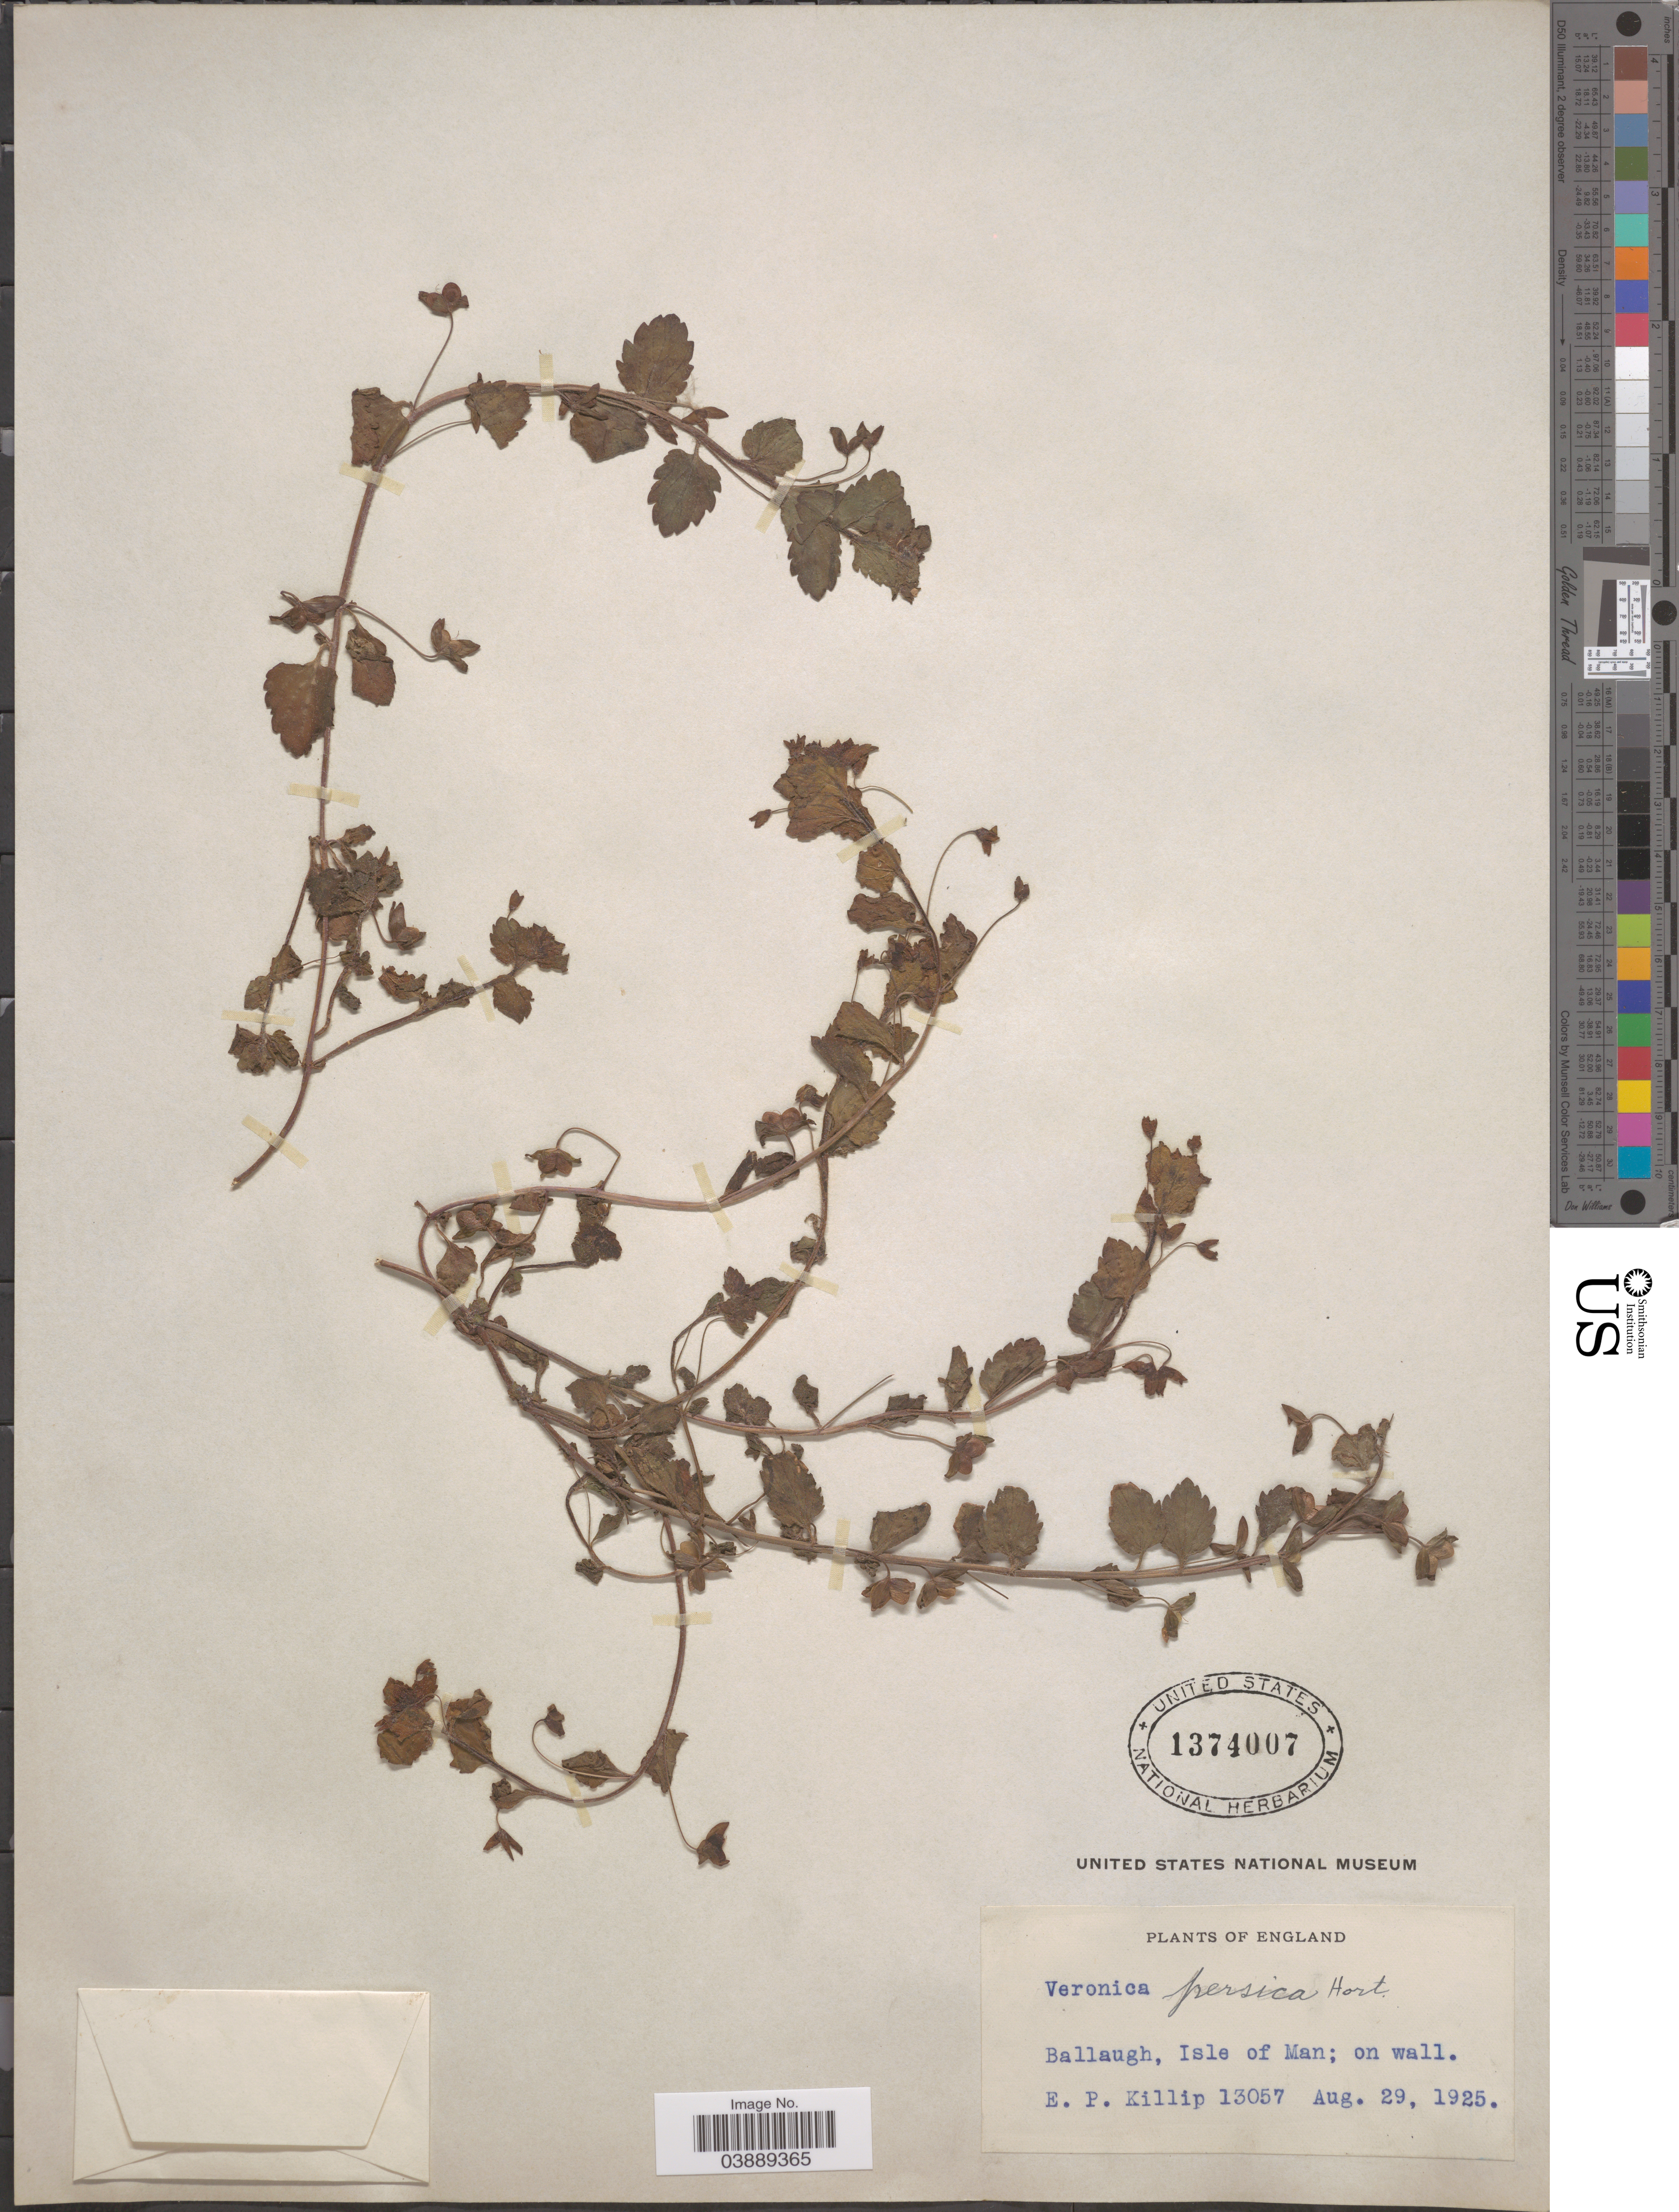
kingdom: Plantae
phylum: Tracheophyta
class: Magnoliopsida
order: Lamiales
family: Plantaginaceae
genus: Veronica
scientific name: Veronica persica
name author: Poir.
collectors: E. P. Killip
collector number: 13057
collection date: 1925-08-29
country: United Kingdom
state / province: England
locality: Ballaugh, Isle of Man.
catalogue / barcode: US 1374007